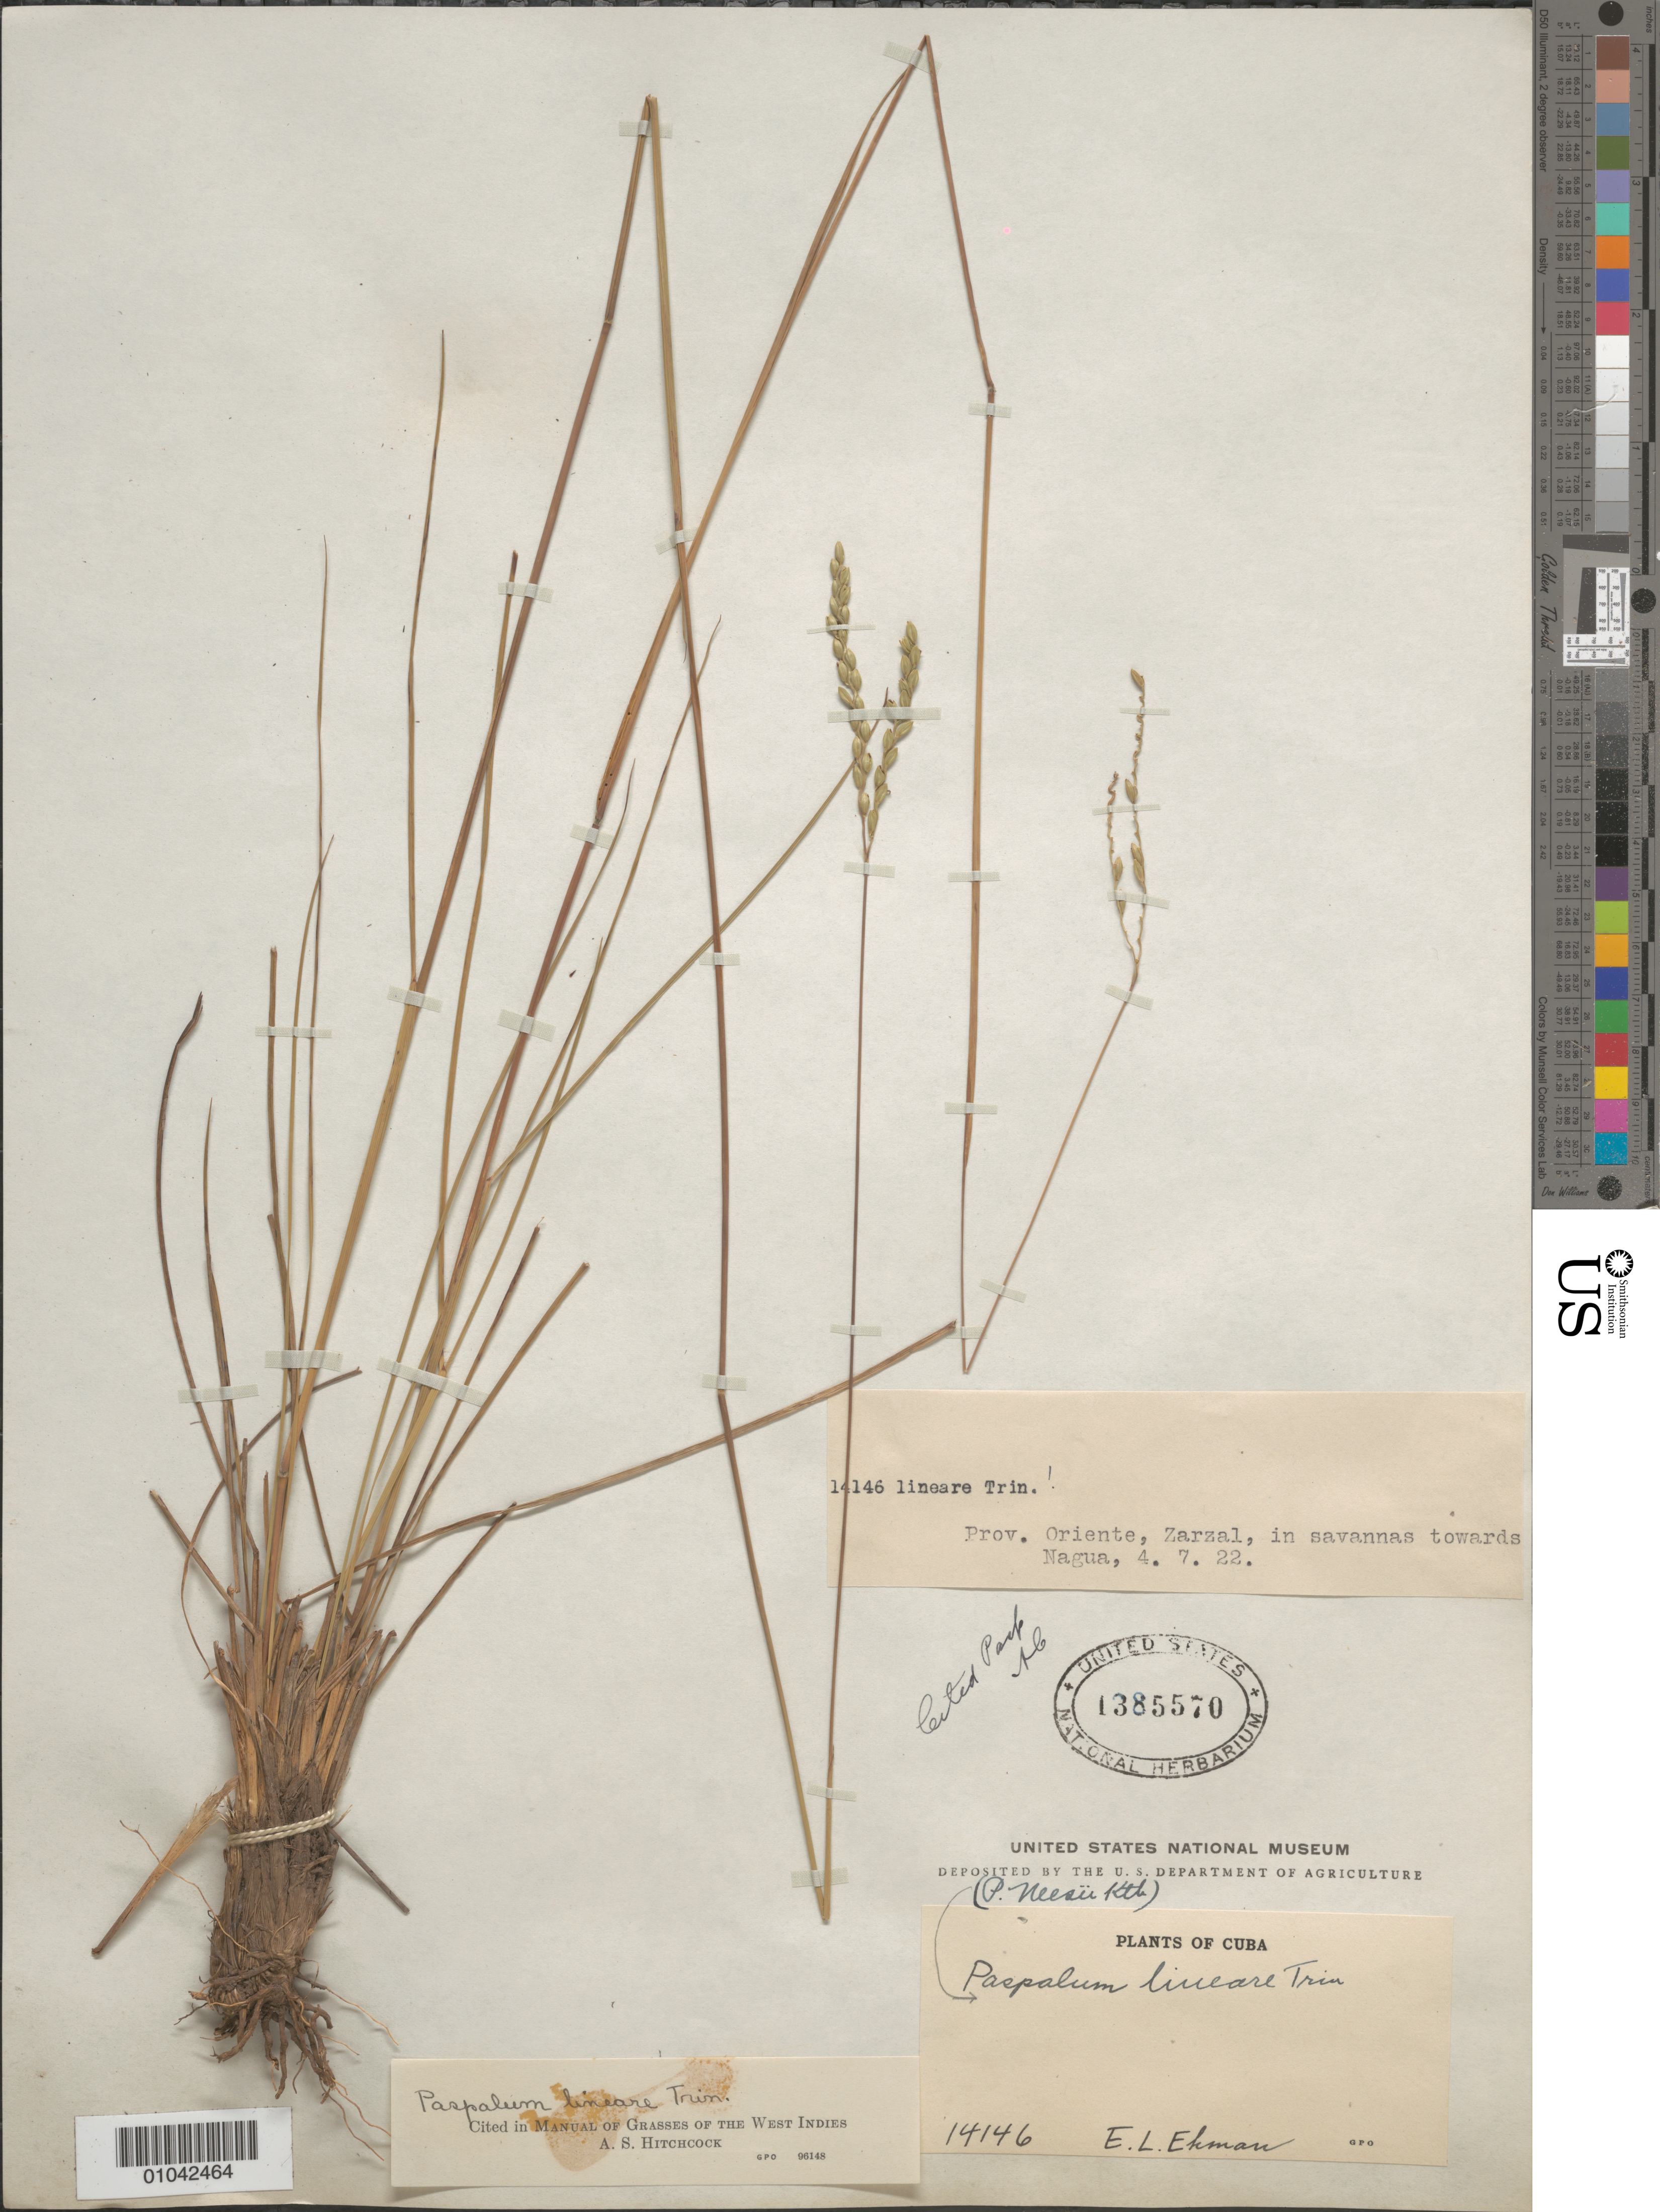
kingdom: Plantae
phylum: Tracheophyta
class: Liliopsida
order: Poales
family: Poaceae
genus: Paspalum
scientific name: Paspalum lineare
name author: Trin.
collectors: E. L. Ekman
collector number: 14146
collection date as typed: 04 Jul 1922 or 07 Apr 1922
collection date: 1922-04-07 or 1922-07-04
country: Cuba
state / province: Oriente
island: Cuba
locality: Zarzal, towards Nagua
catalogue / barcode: US 1385570